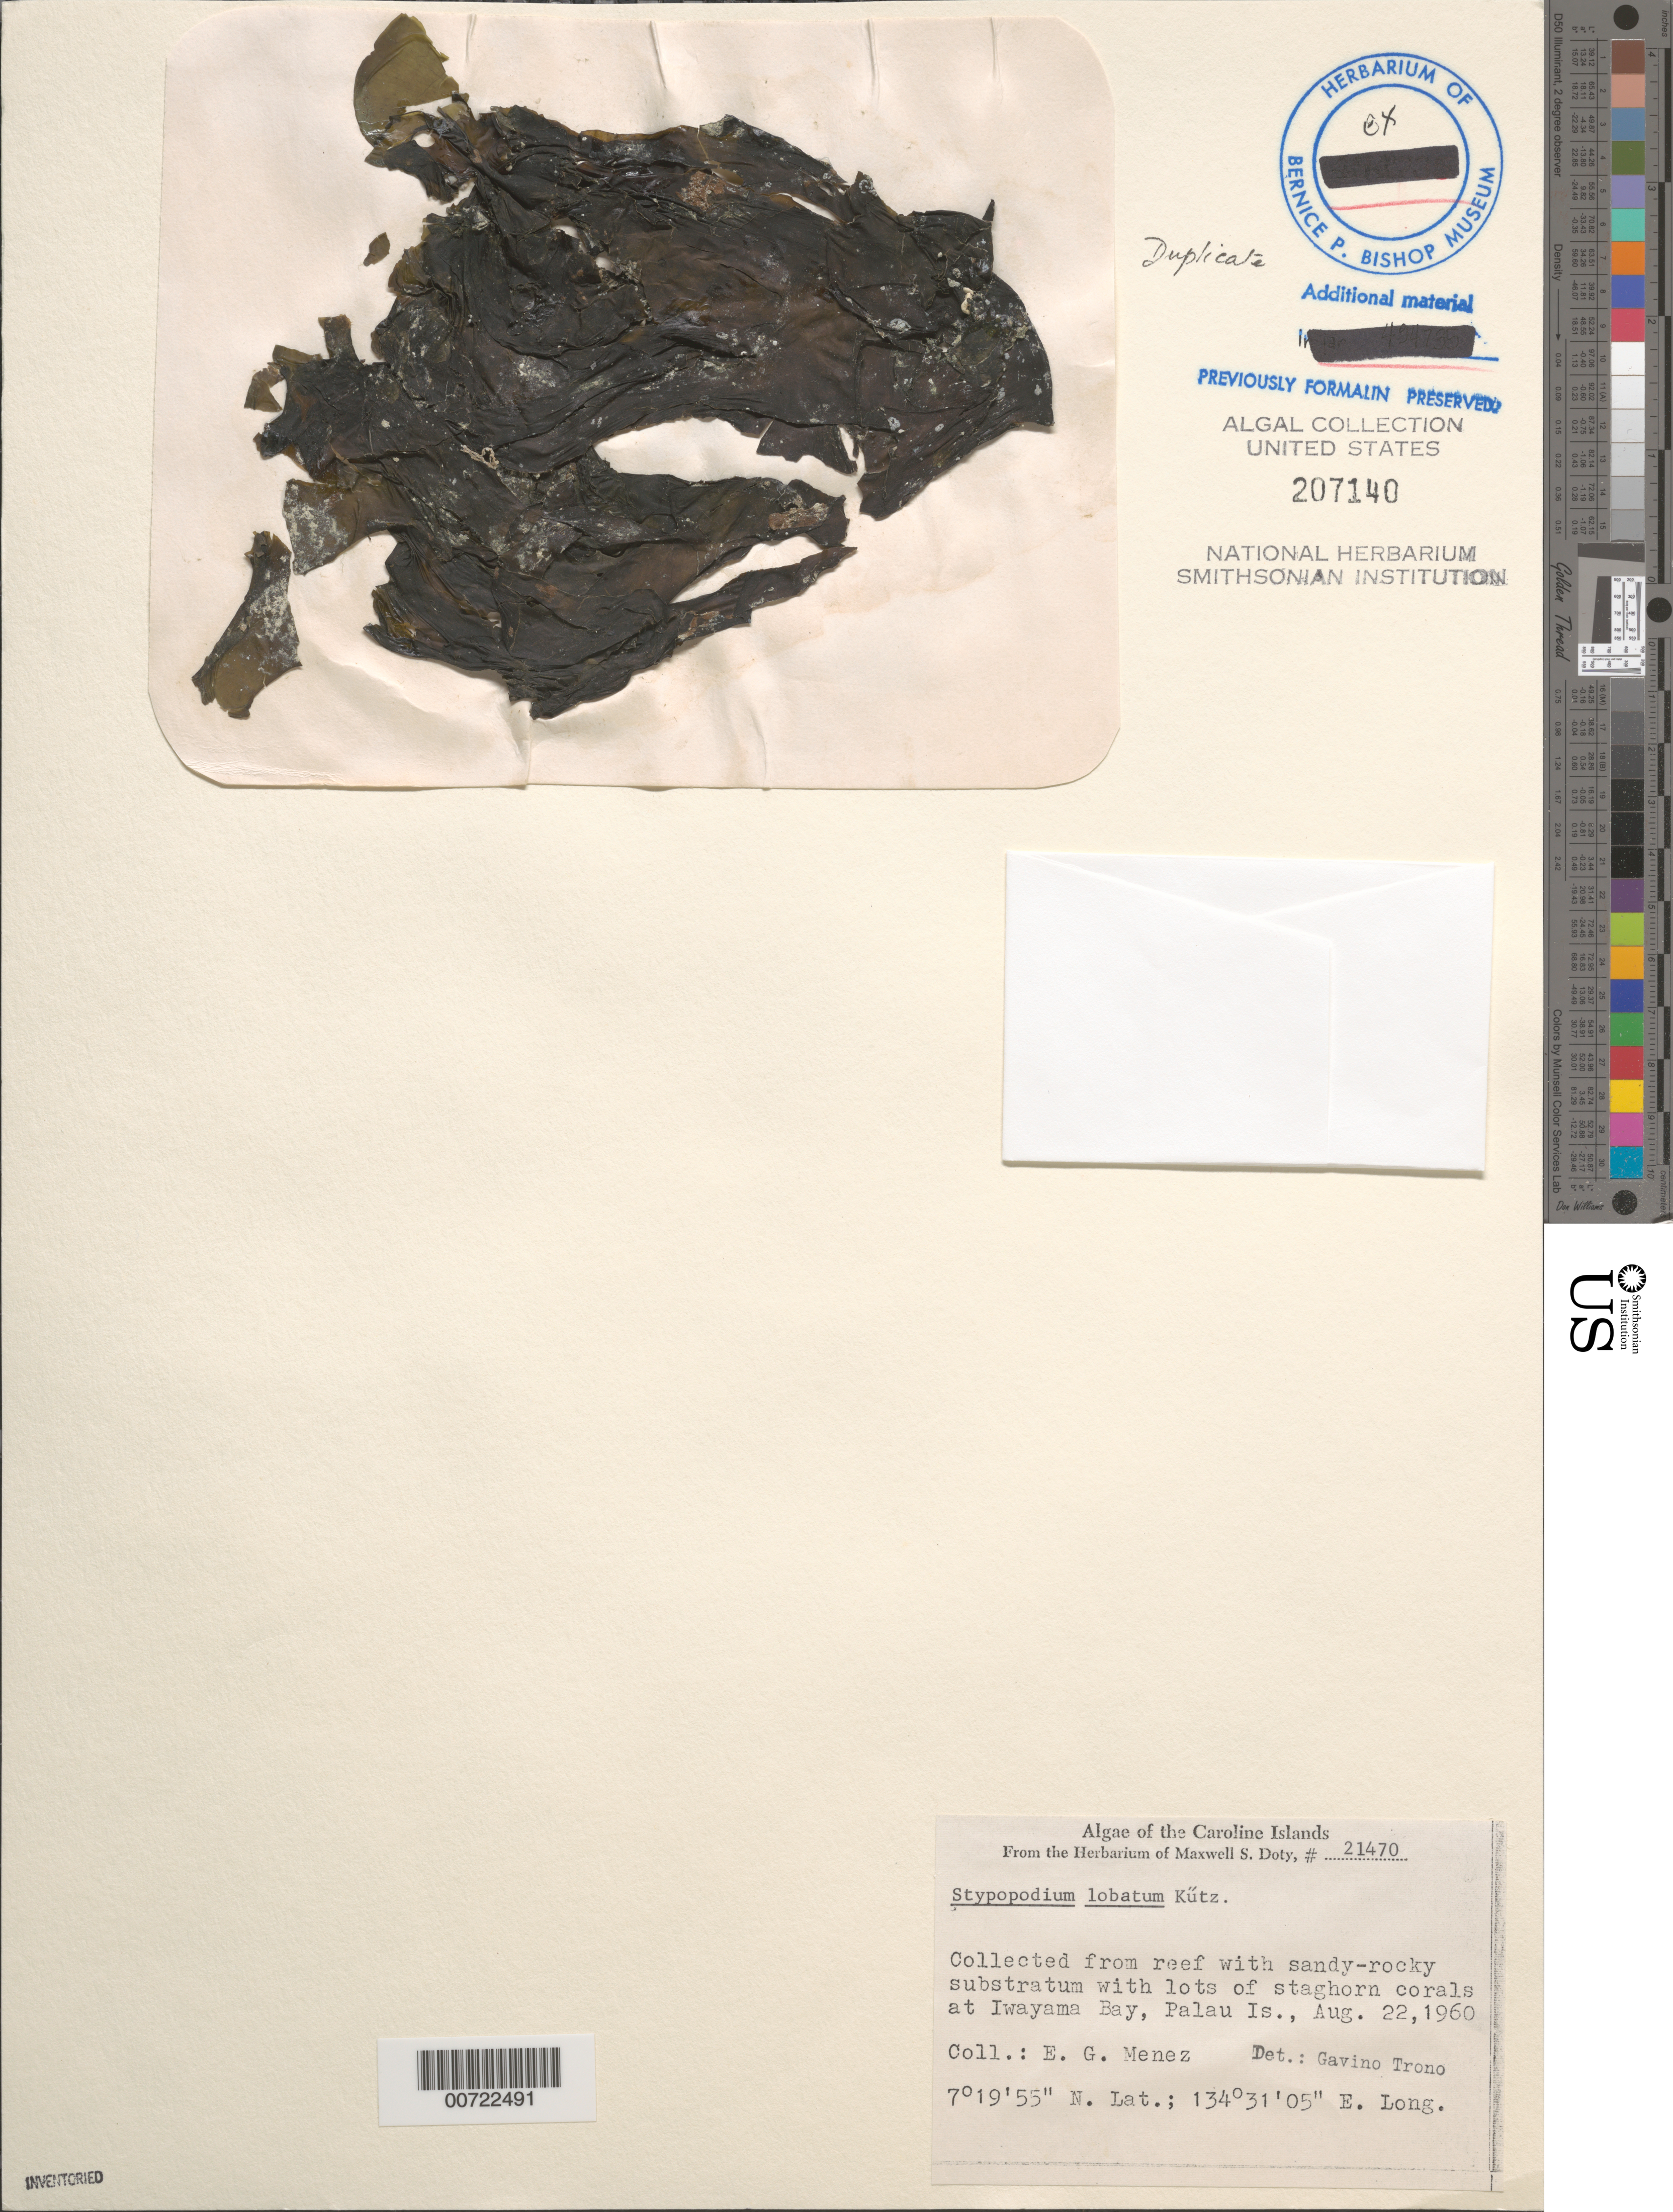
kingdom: Chromista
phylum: Ochrophyta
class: Phaeophyceae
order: Dictyotales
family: Dictyotaceae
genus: Stypopodium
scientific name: Stypopodium zonale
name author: (J.V.Lamouroux) Papenf.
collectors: Meñez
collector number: MSD 21470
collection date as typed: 22 Aug 1960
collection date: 1960-08-22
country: Palau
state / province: Koror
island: Oreor (Koror)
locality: Iwayama Bay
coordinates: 7 19' 55" N, 134 31' 05" E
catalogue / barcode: US 207140